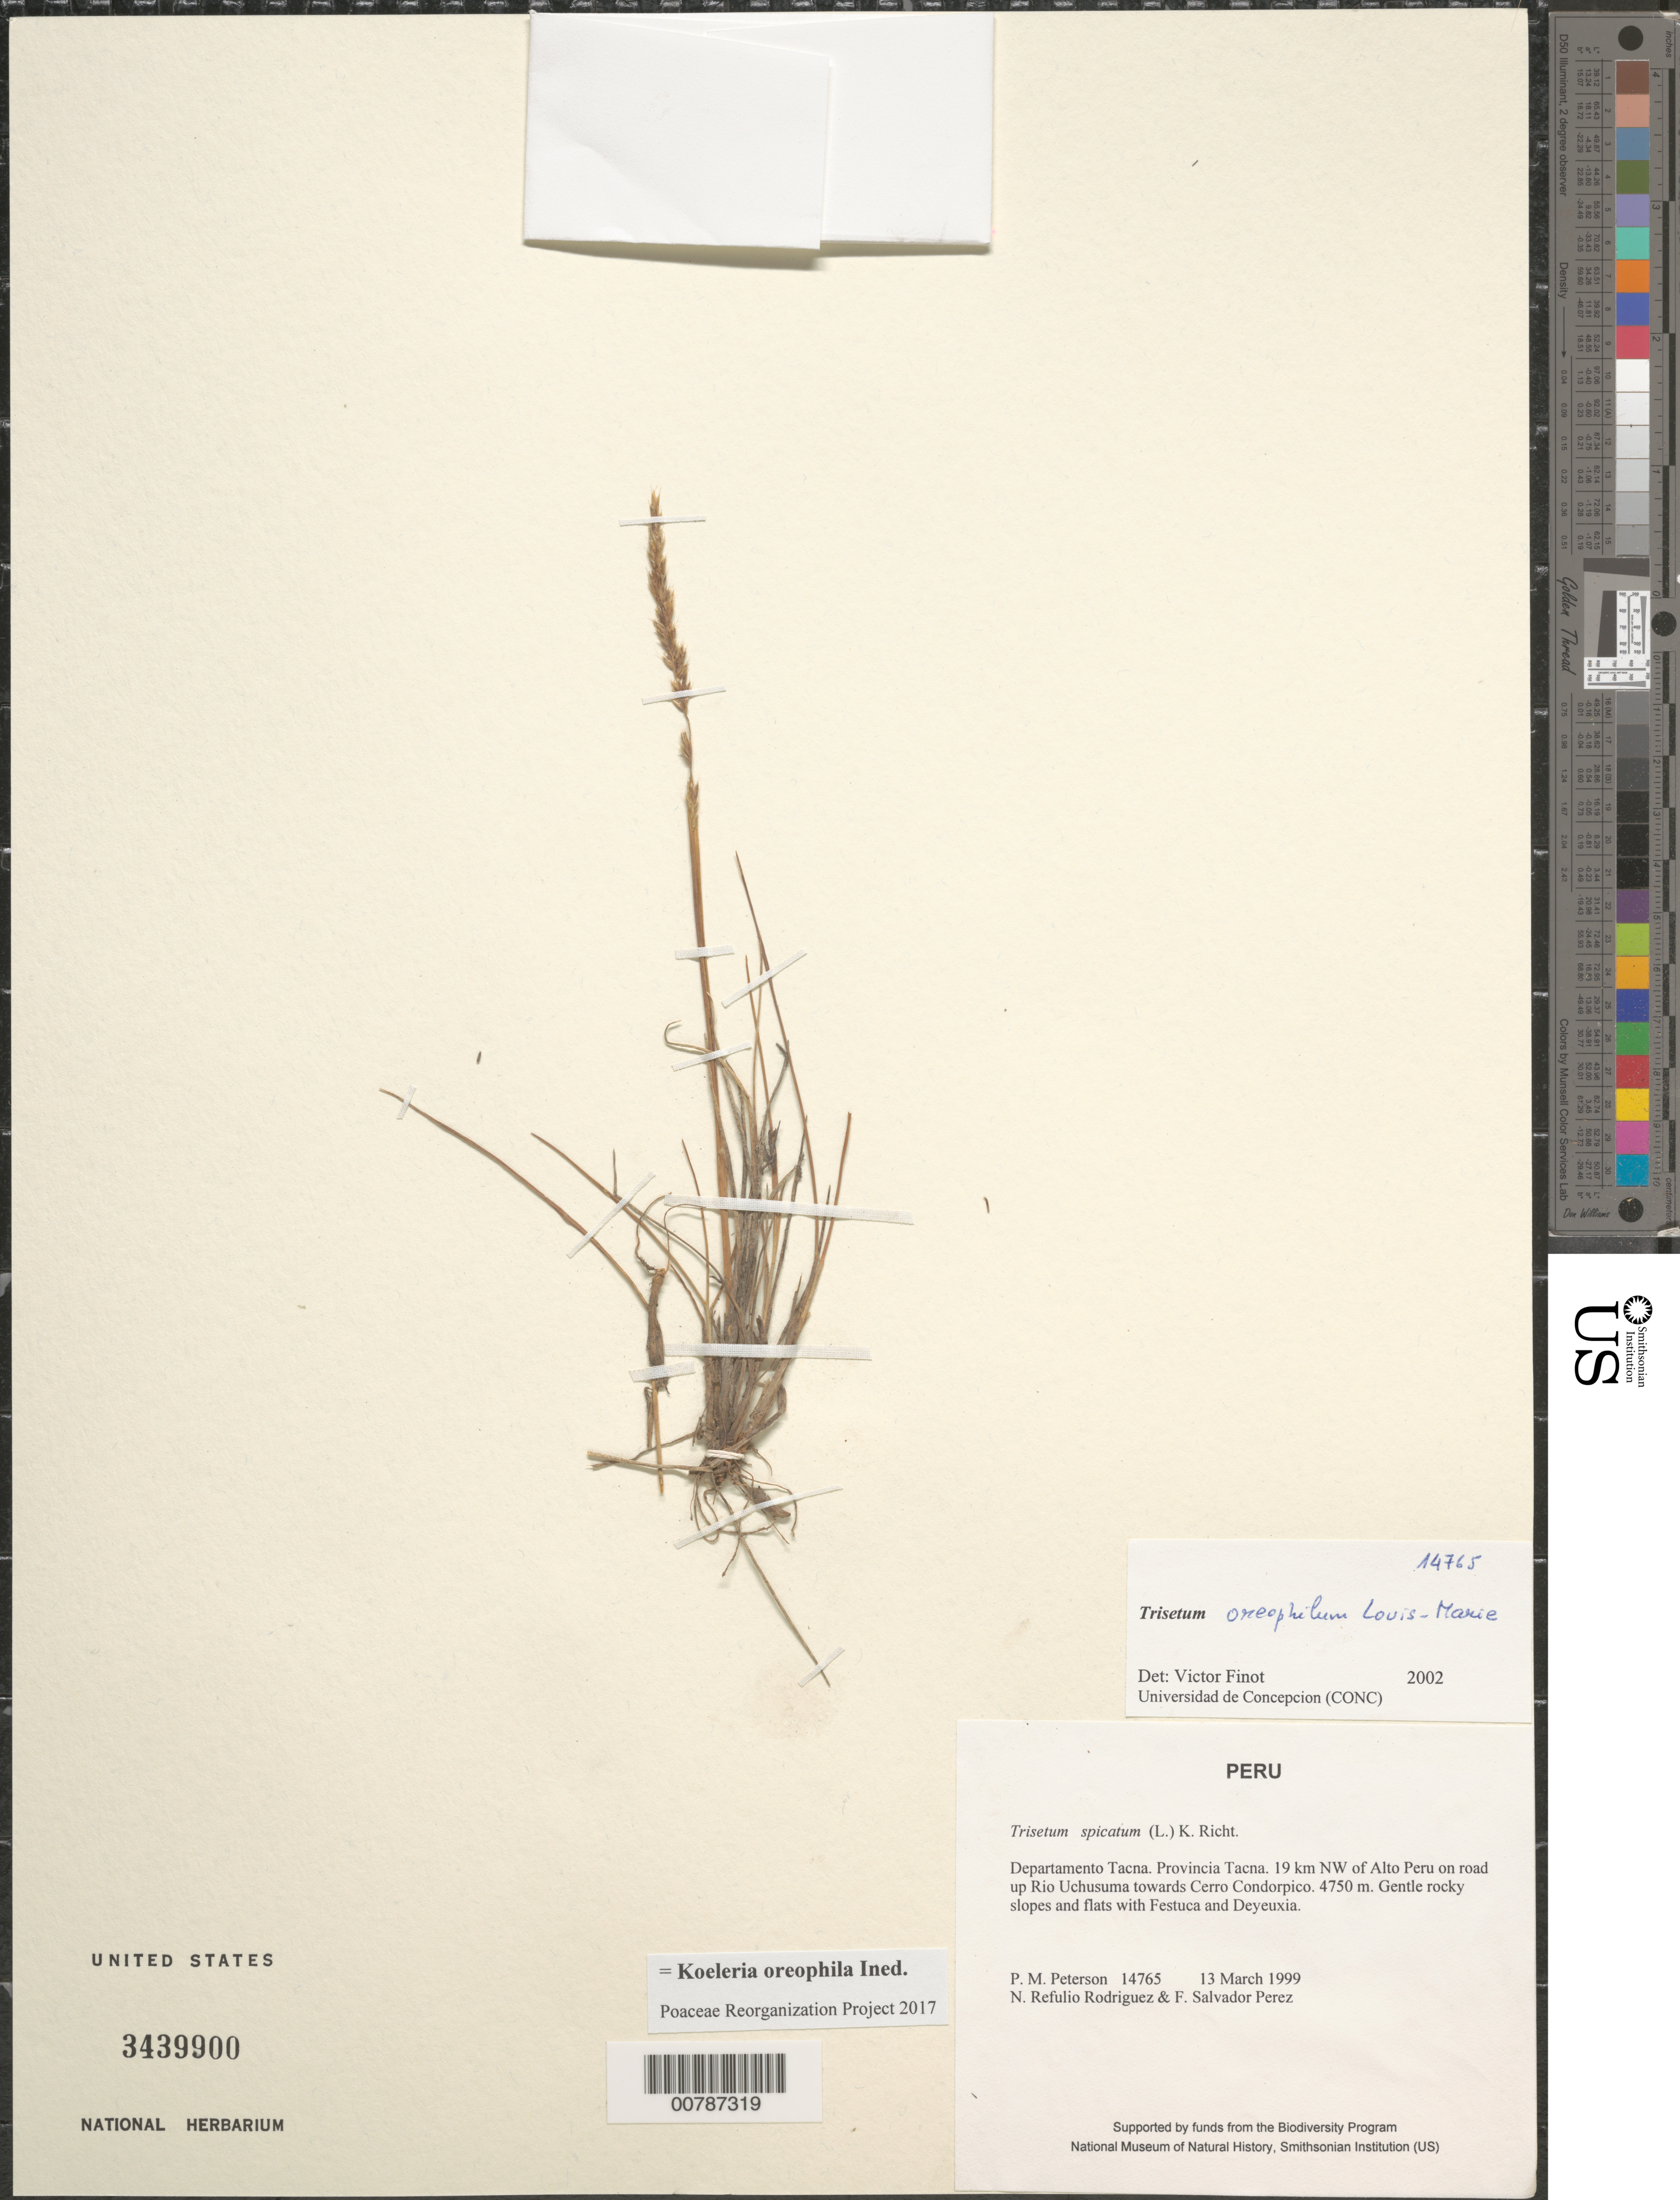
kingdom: Plantae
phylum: Tracheophyta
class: Liliopsida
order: Poales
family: Poaceae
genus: Koeleria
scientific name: Koeleria oreophila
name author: (Louis-Marie) Barberá et al.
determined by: Poaceae Reorganization Project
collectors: P. M. Peterson, N. Refulio-Rodríguez & F. Salvador Perez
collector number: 14765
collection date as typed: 13 Mar 1999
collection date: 1999-03-13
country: Peru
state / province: Tacna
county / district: Tacna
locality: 19 km NW of Alto Peru on road up Rio Uchusuma towards Cerro Condorpico.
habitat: Gentle rocky slopes and flats with Festuca and Deyeuxia.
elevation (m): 4750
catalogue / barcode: US 3439900